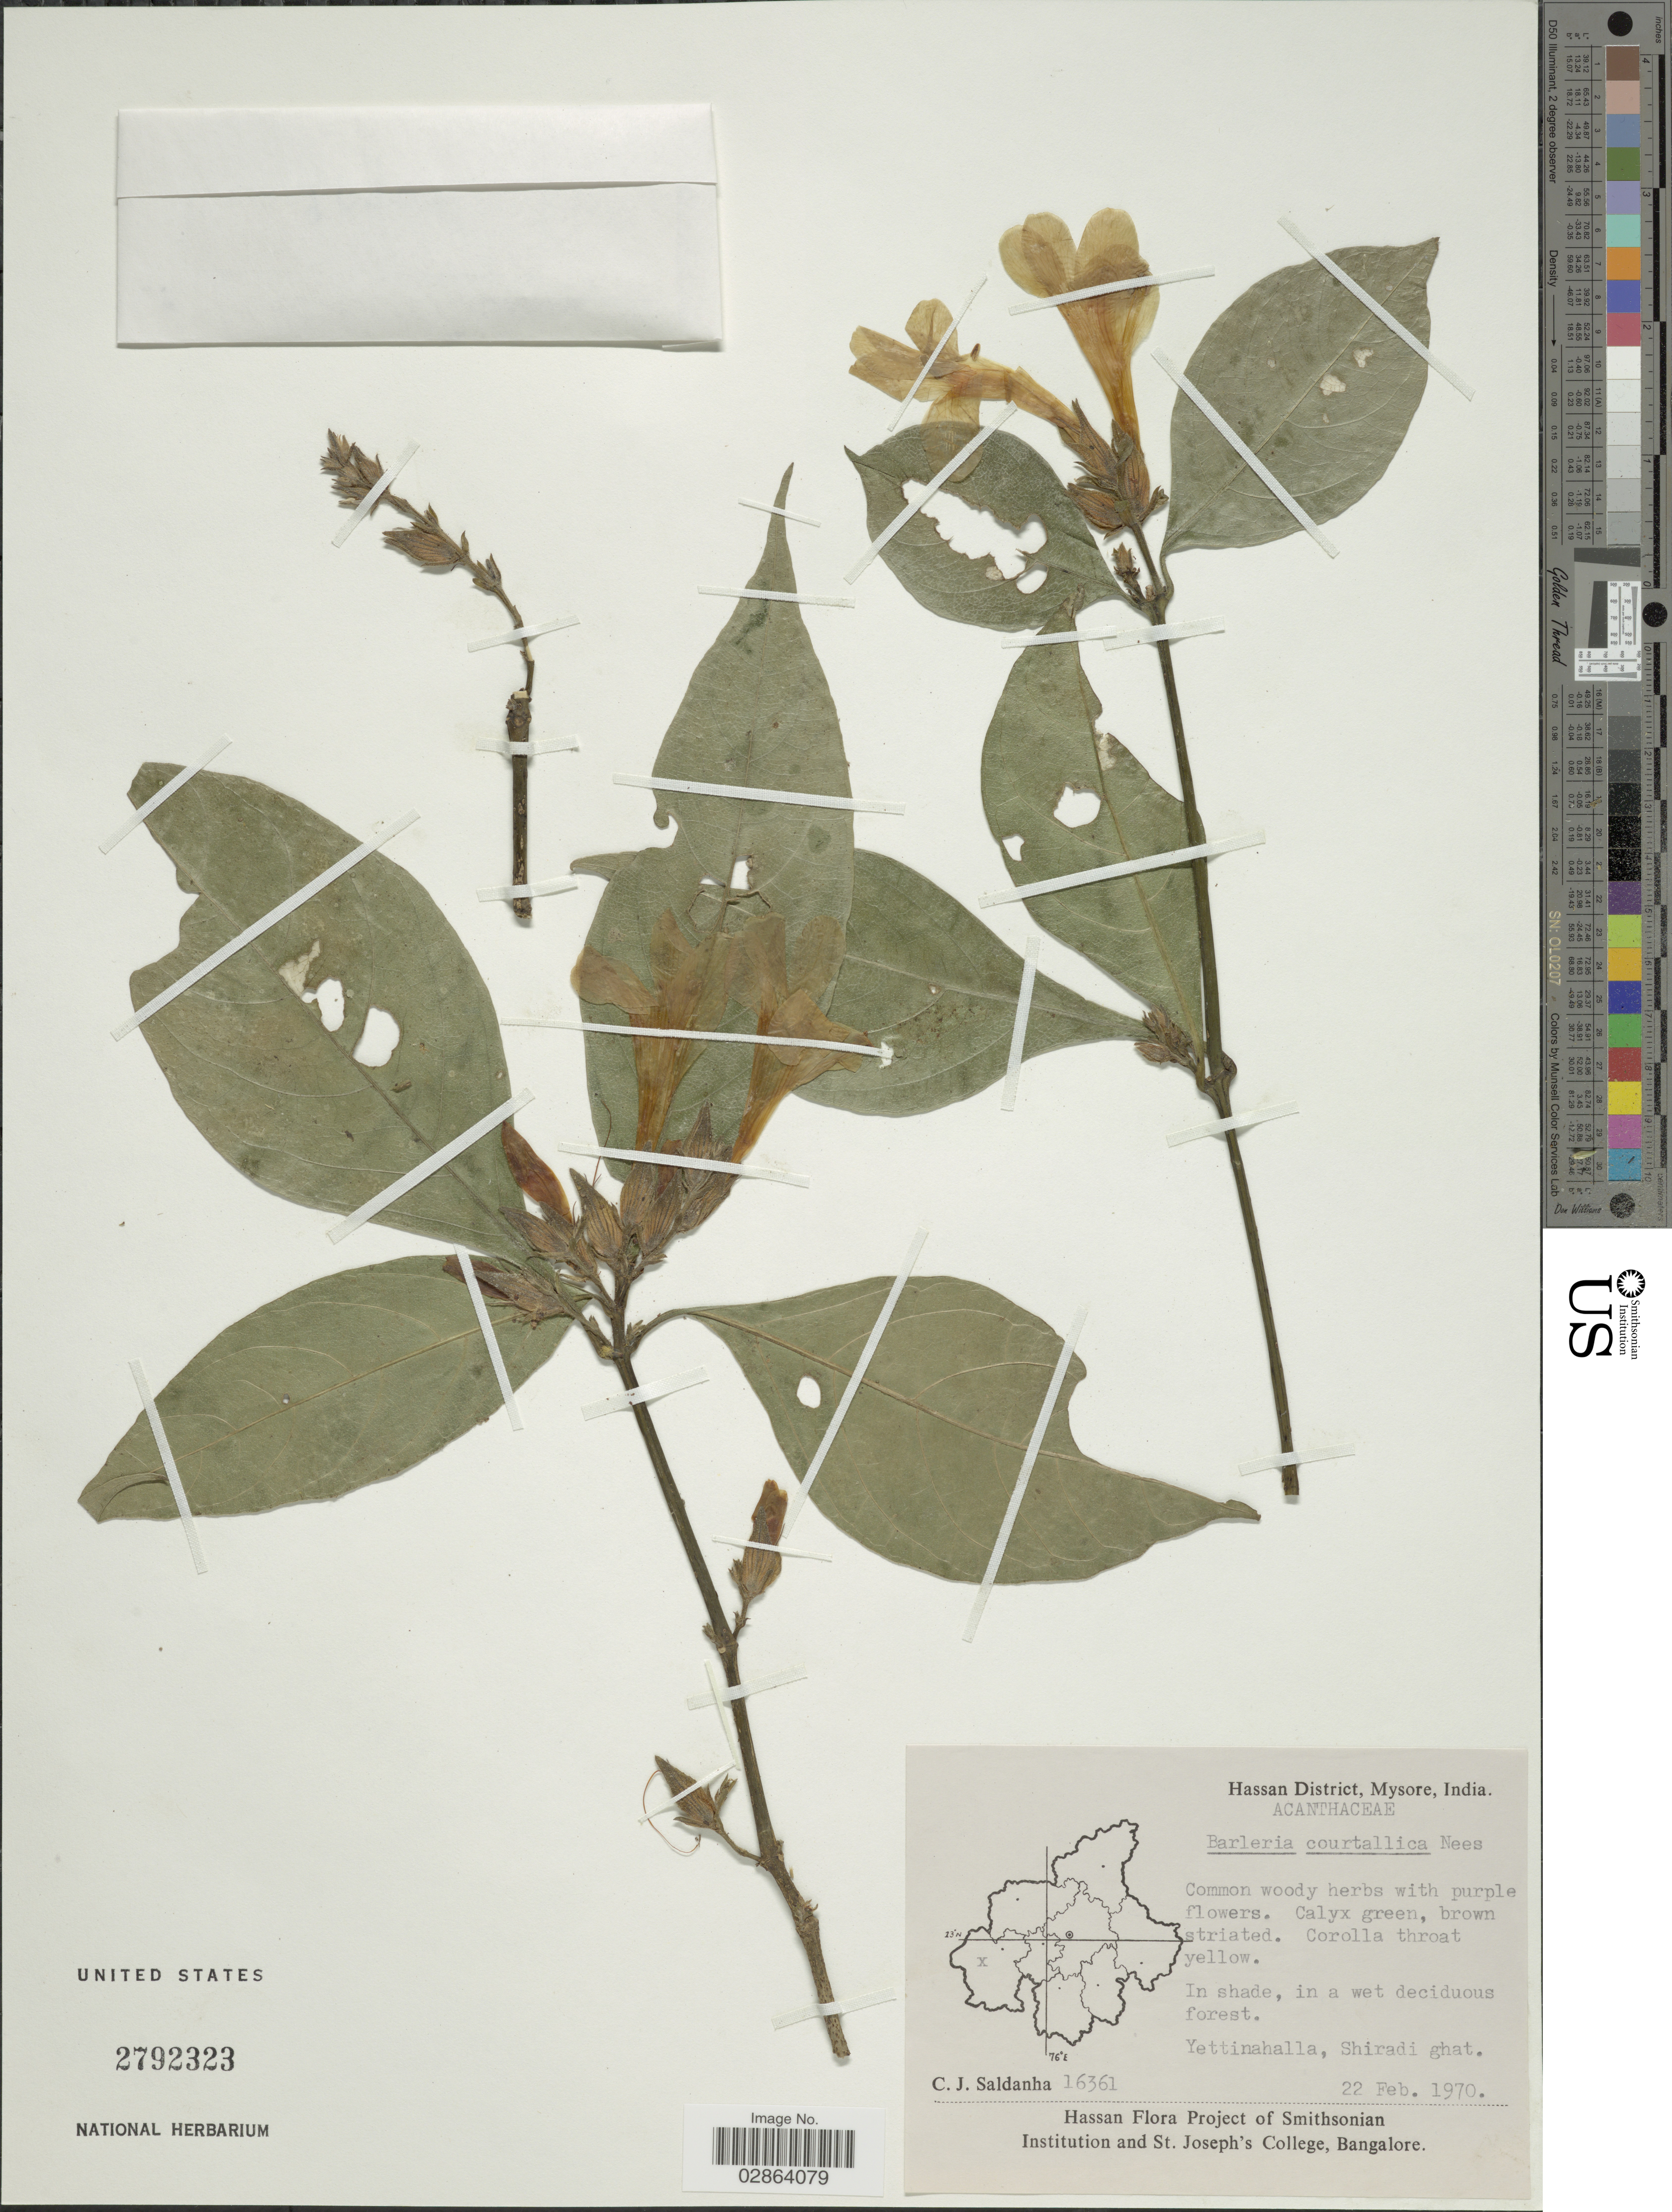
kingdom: Plantae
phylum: Tracheophyta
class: Magnoliopsida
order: Lamiales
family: Acanthaceae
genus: Barleria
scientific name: Barleria courtallica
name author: Nees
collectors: C. J. Saldanha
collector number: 16361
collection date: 1970-02-22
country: India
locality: Hassan District, Mysore, India, Yettinahalla, Shiradi ghat.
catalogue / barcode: US 2792323